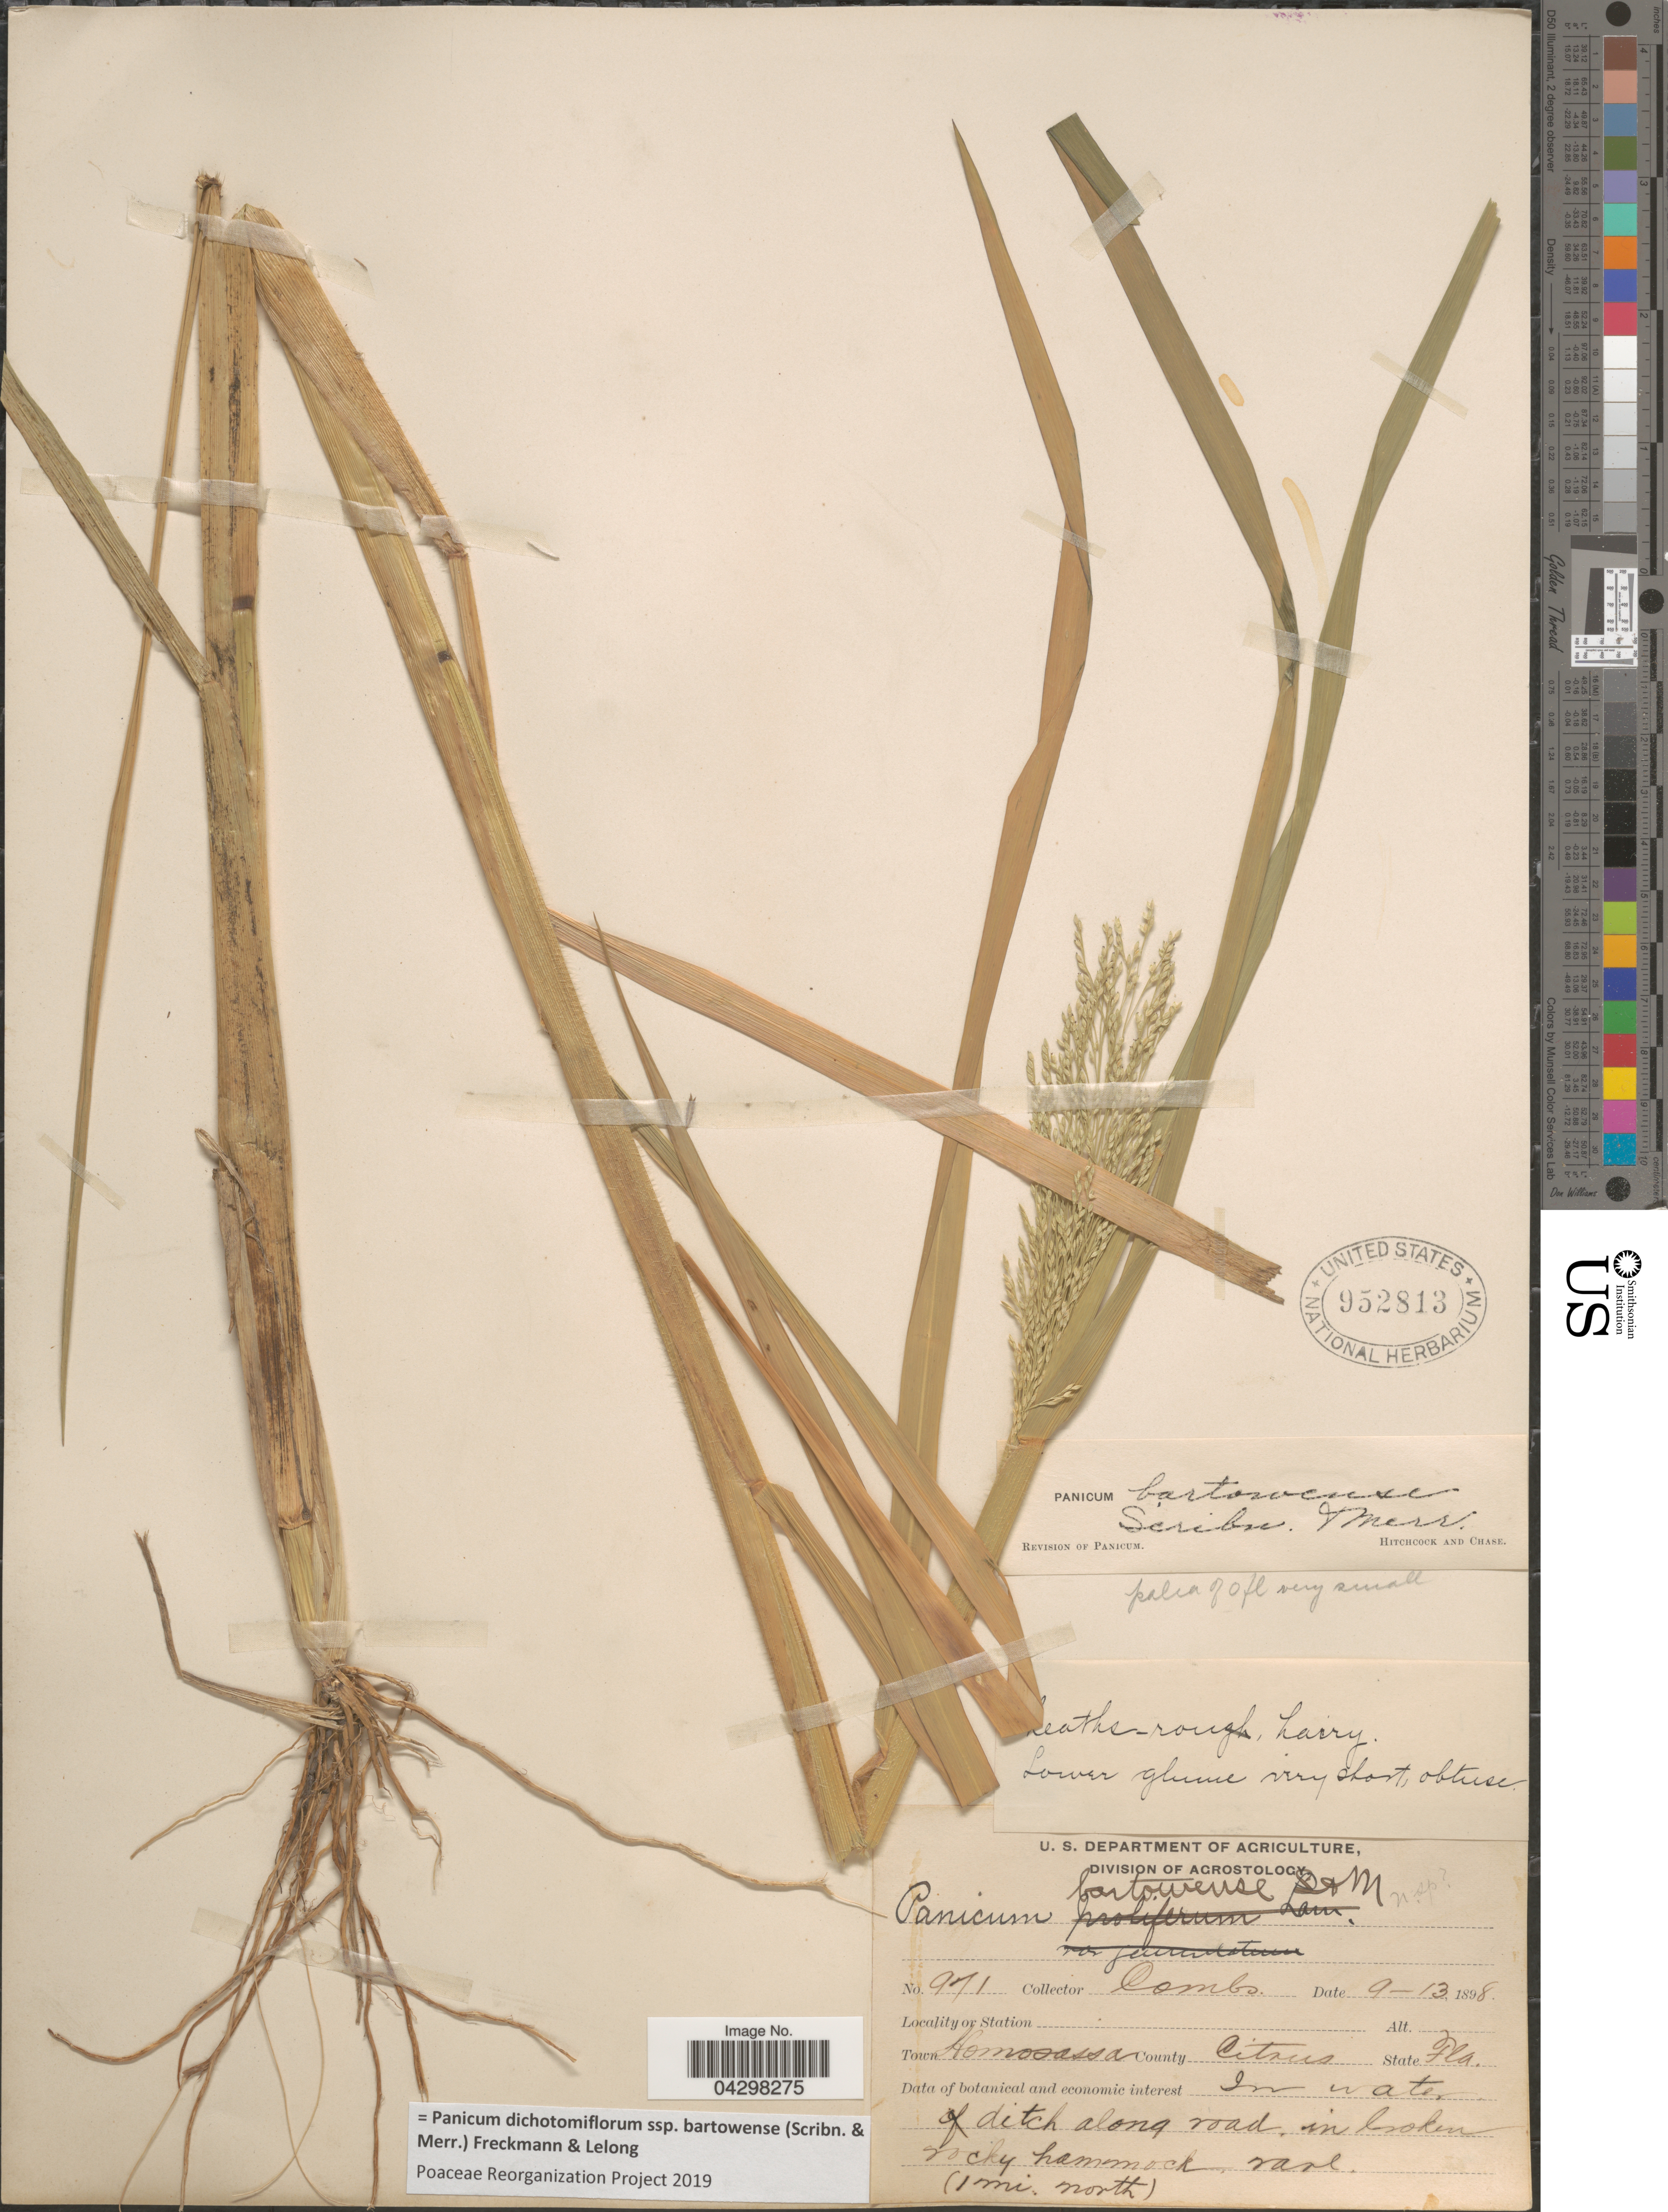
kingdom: Plantae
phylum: Tracheophyta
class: Liliopsida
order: Poales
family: Poaceae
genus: Panicum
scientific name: Panicum dichotomiflorum subsp. bartowense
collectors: -. Combs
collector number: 971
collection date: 1898-09-13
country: United States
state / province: Florida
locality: Town Homosassa. County Citrus. In water of ditch along road in broken rocky hammock. (1 mi. north).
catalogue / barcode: US 952813